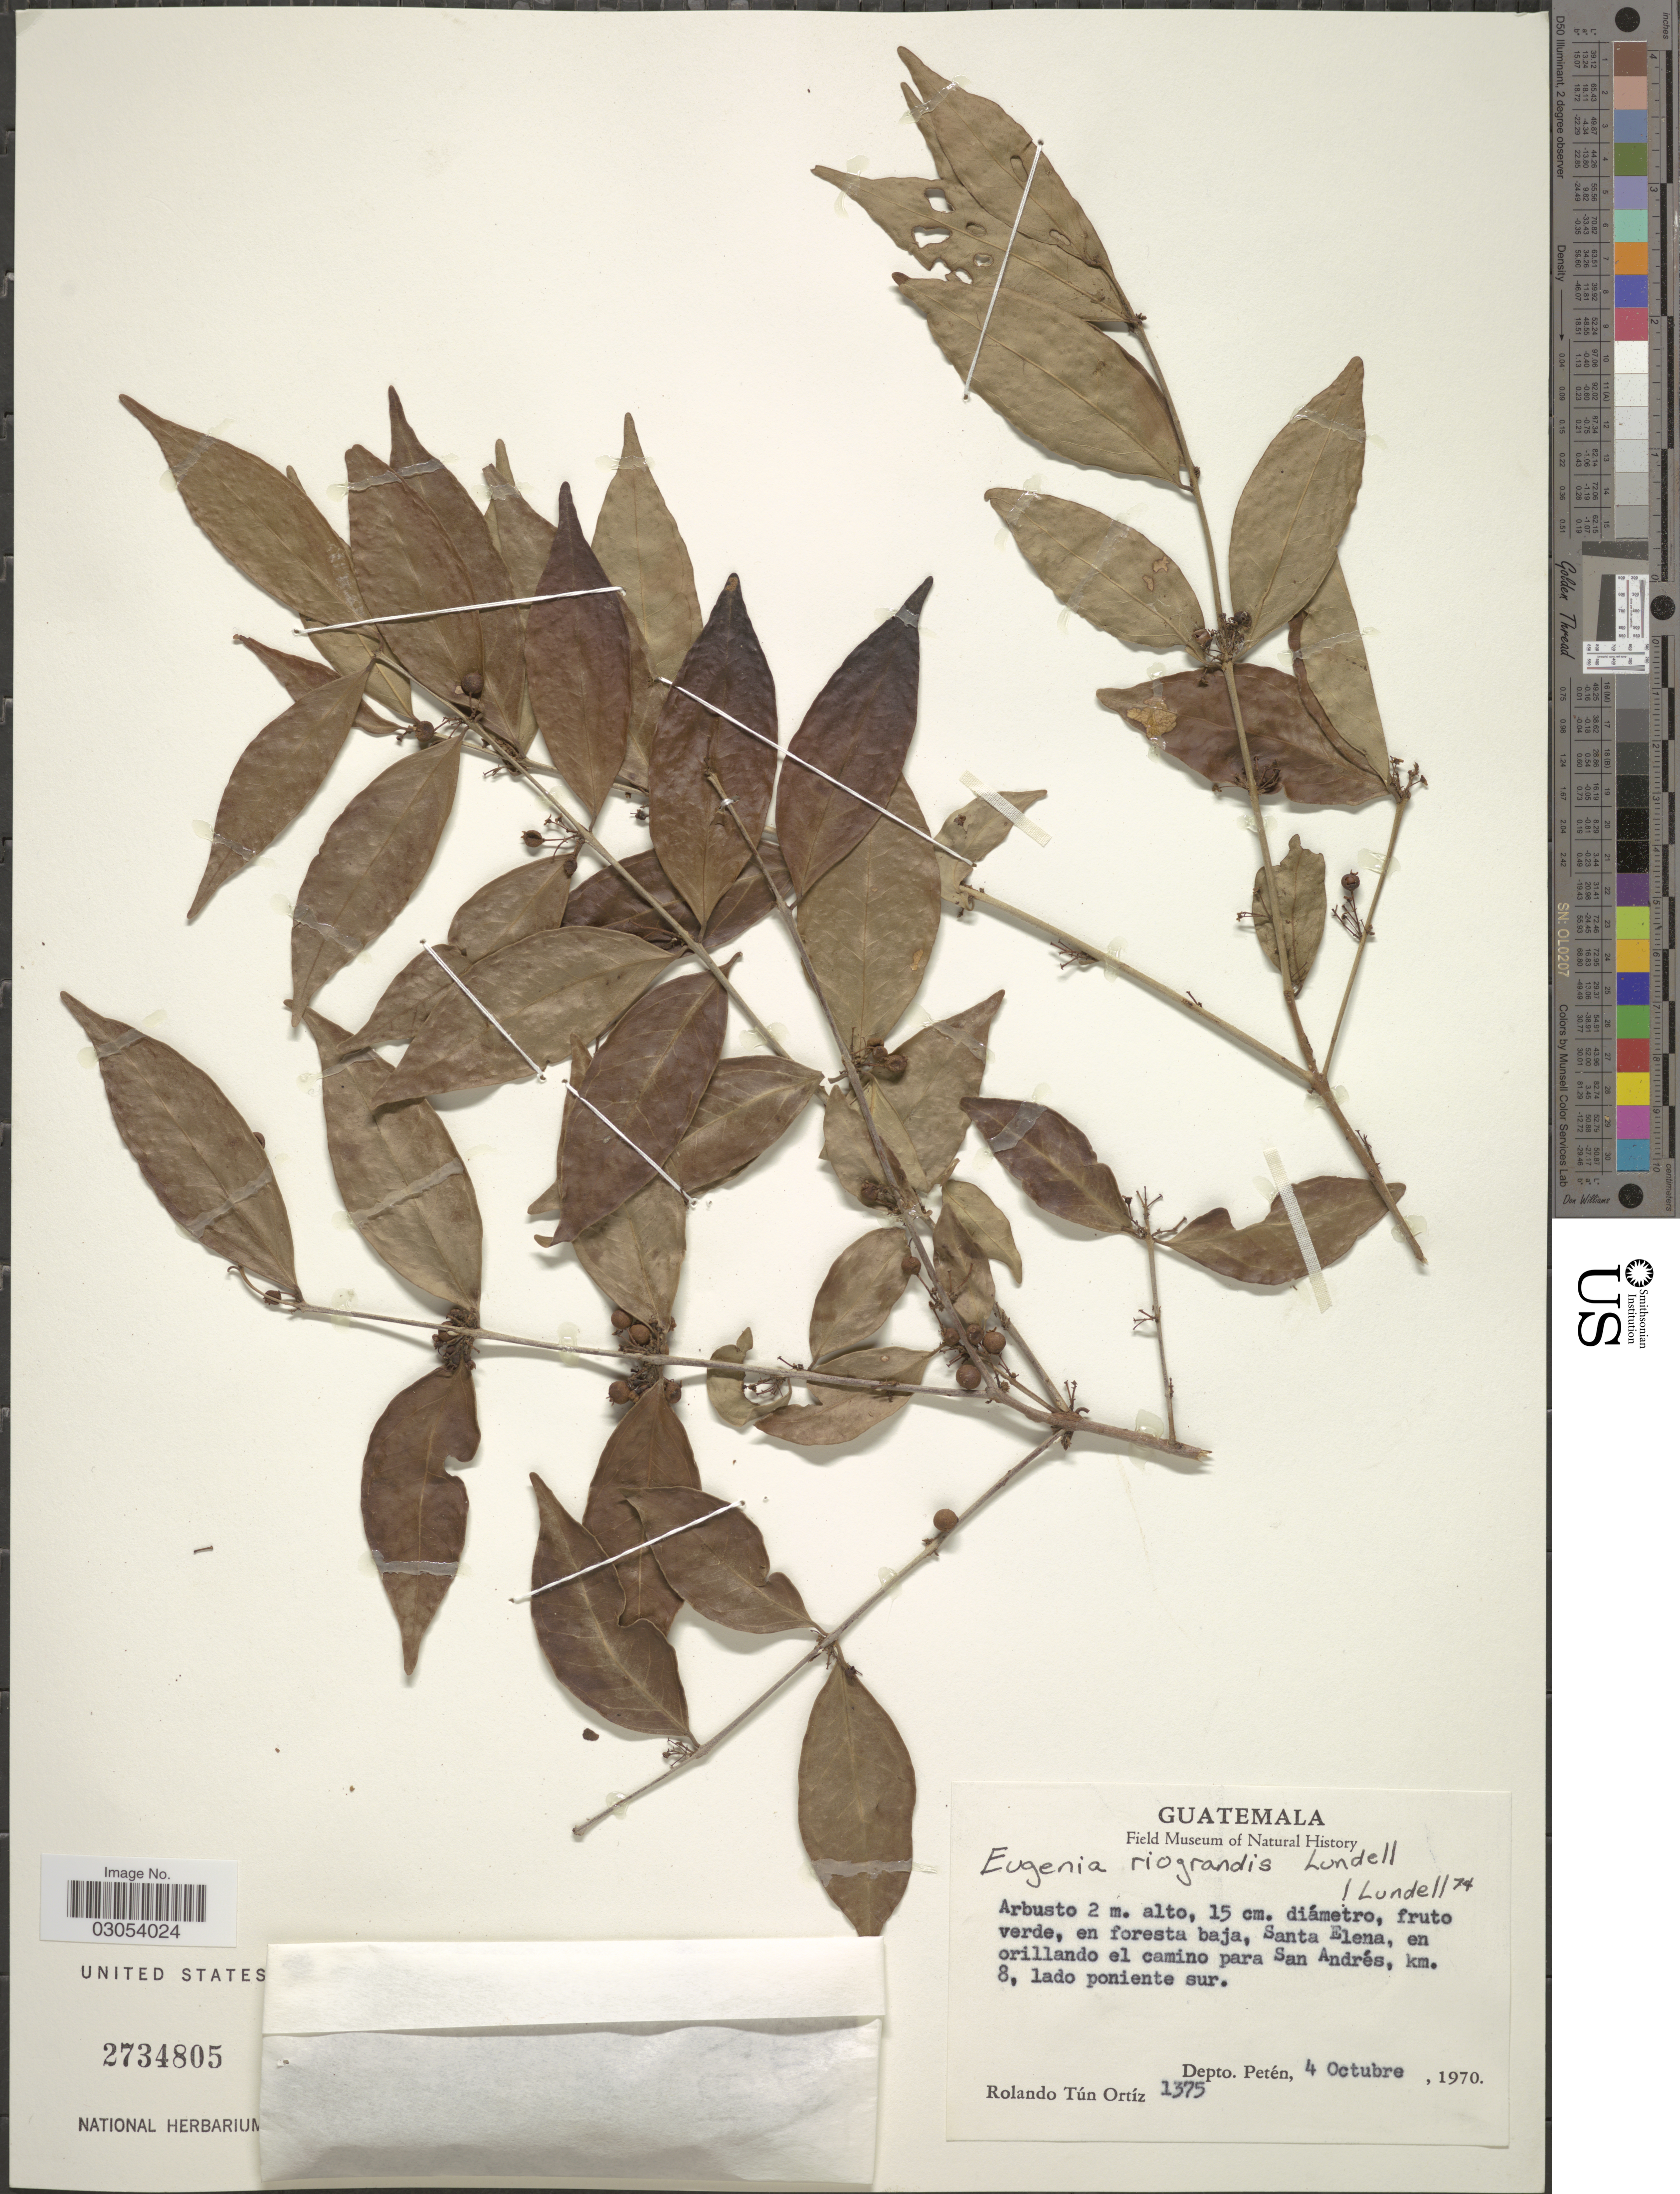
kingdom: Plantae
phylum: Tracheophyta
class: Magnoliopsida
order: Myrtales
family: Myrtaceae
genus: Eugenia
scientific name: Eugenia riograndis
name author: Lundell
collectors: R. T. Ortíz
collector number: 1375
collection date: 1970-10-04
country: Guatemala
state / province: El Petén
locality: En foresta baja, Santa Elena, en orillando el camino para San Andrés, km. 8, lado poniente sur. Depto. Petén.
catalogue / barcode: US 2734805